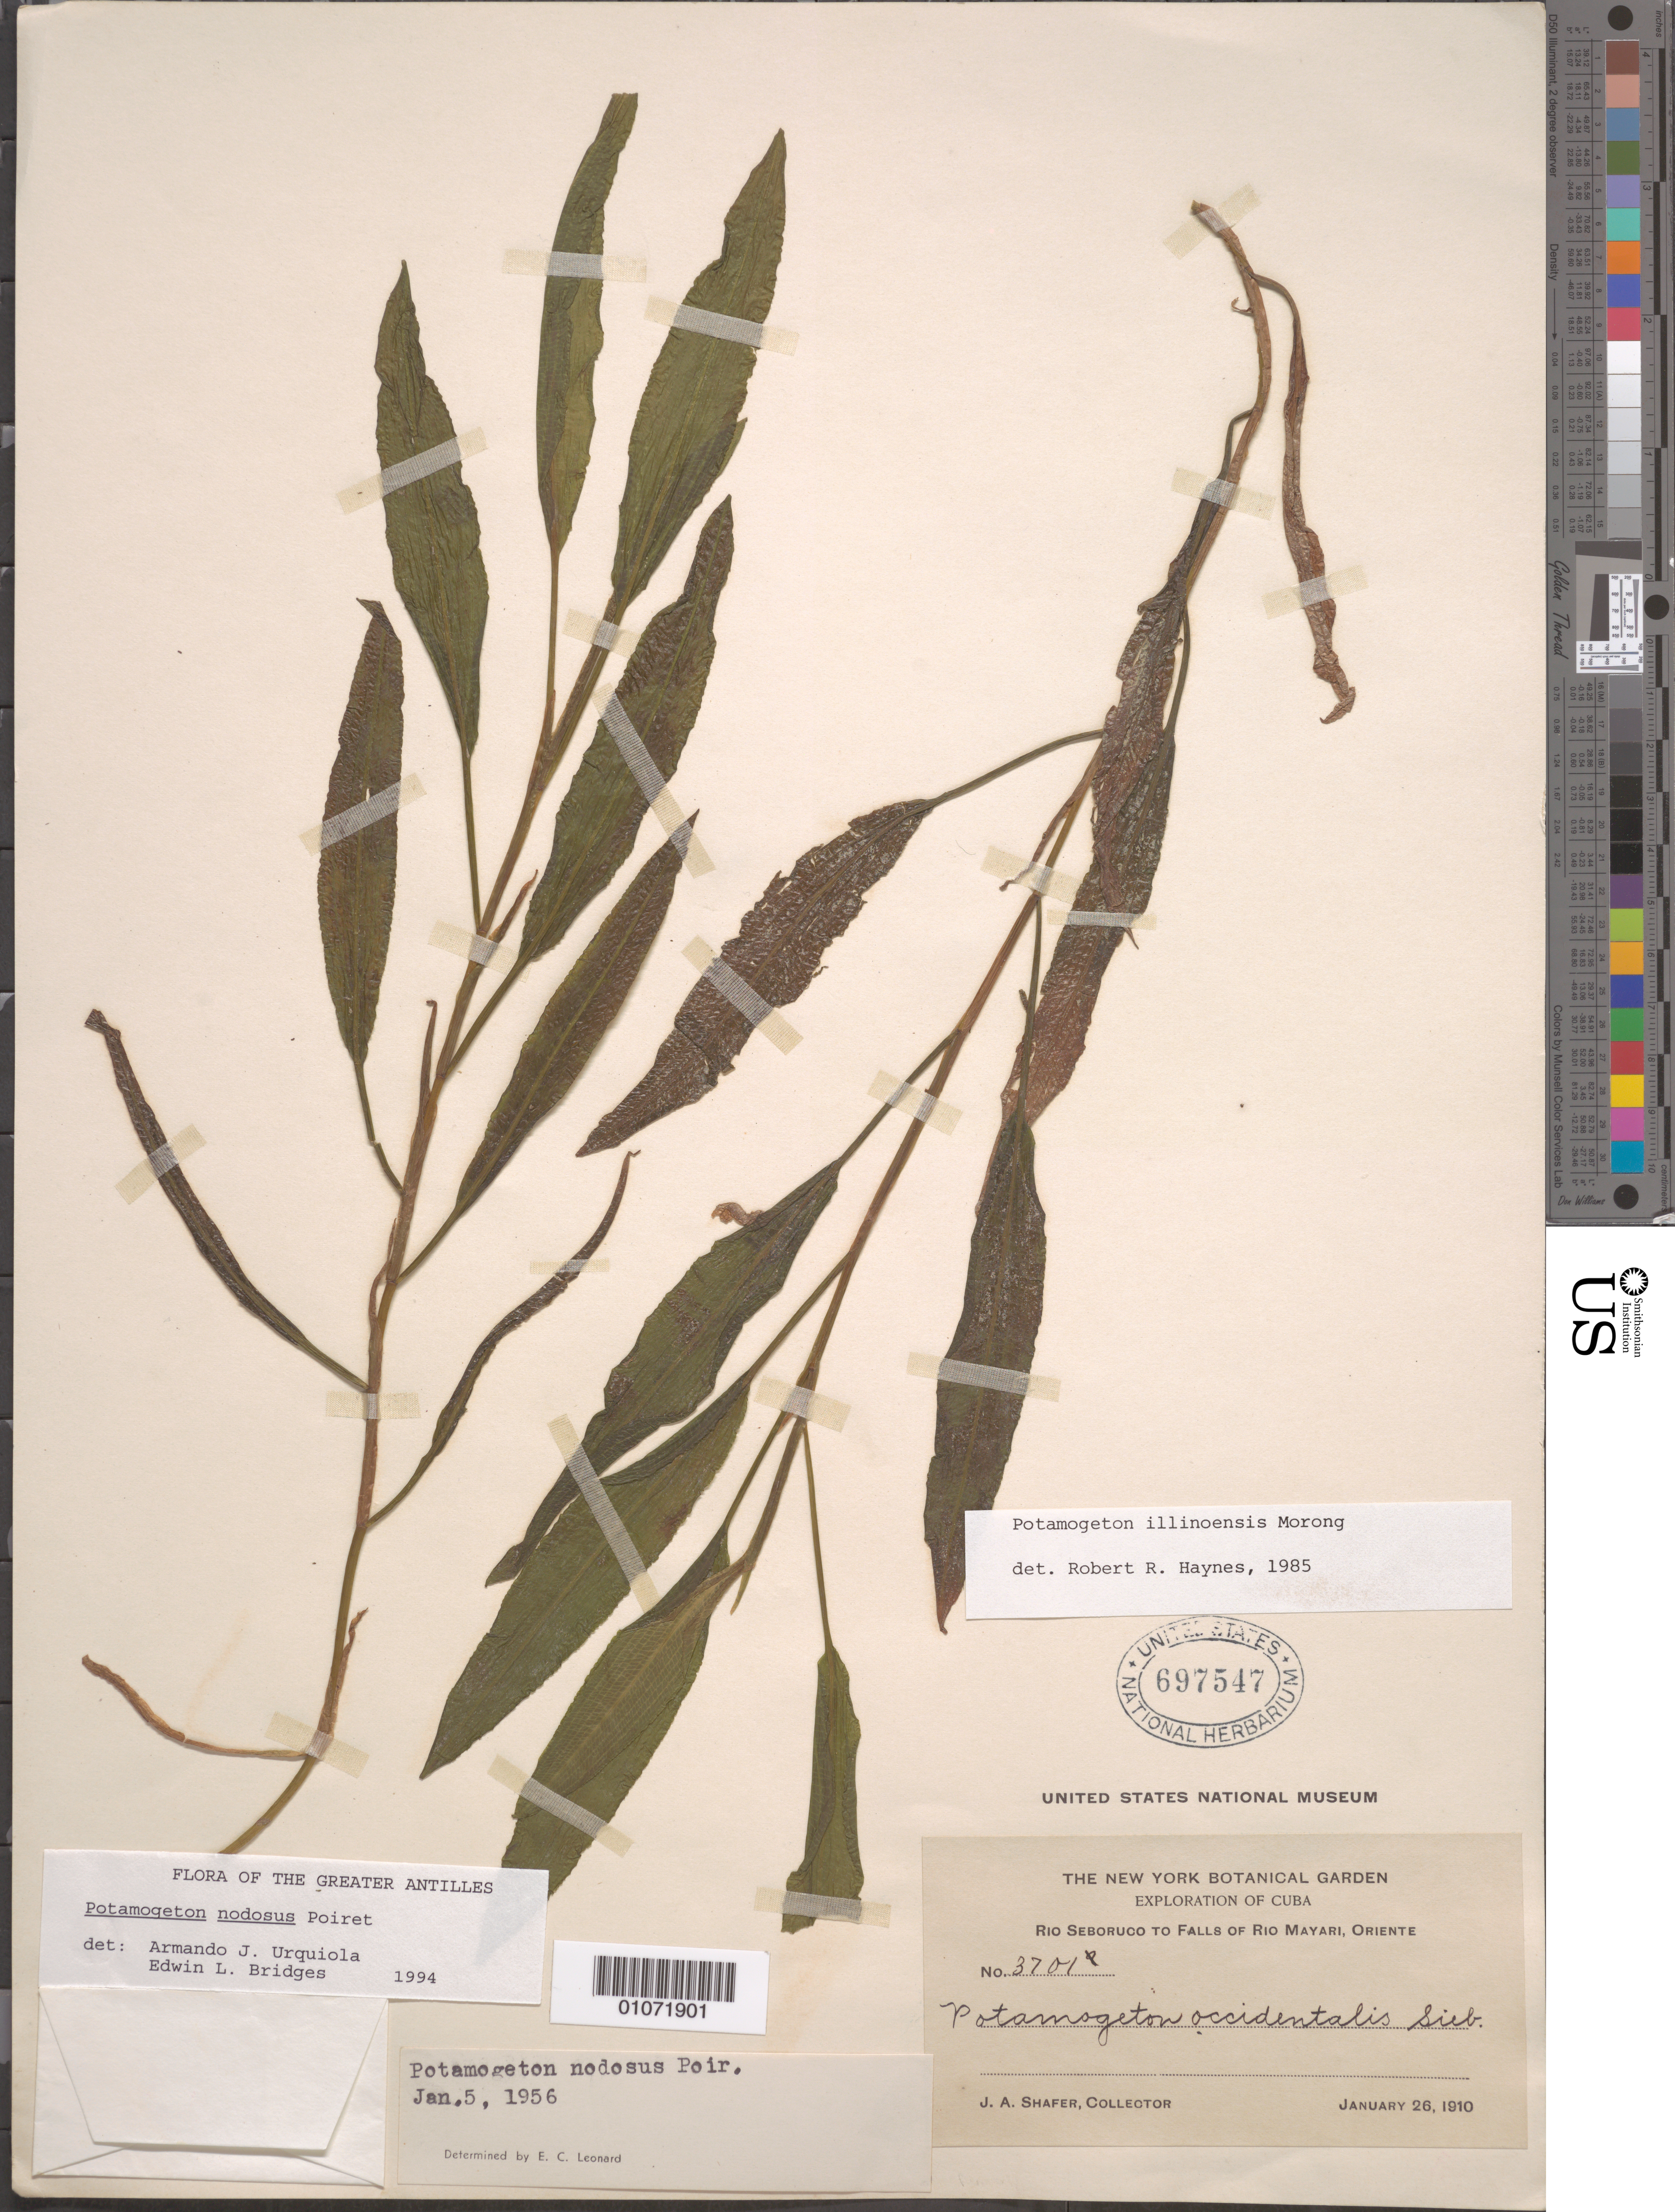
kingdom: Plantae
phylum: Tracheophyta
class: Liliopsida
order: Alismatales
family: Potamogetonaceae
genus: Potamogeton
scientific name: Potamogeton nodosus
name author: Poir.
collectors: J. A. Shafer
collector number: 3707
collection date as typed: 26 Jan 1910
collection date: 1910-01-26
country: Cuba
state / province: Oriente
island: Cuba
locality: Rio Seboruco to Falls of Rio Mayari, Oriente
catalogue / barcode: US 697547